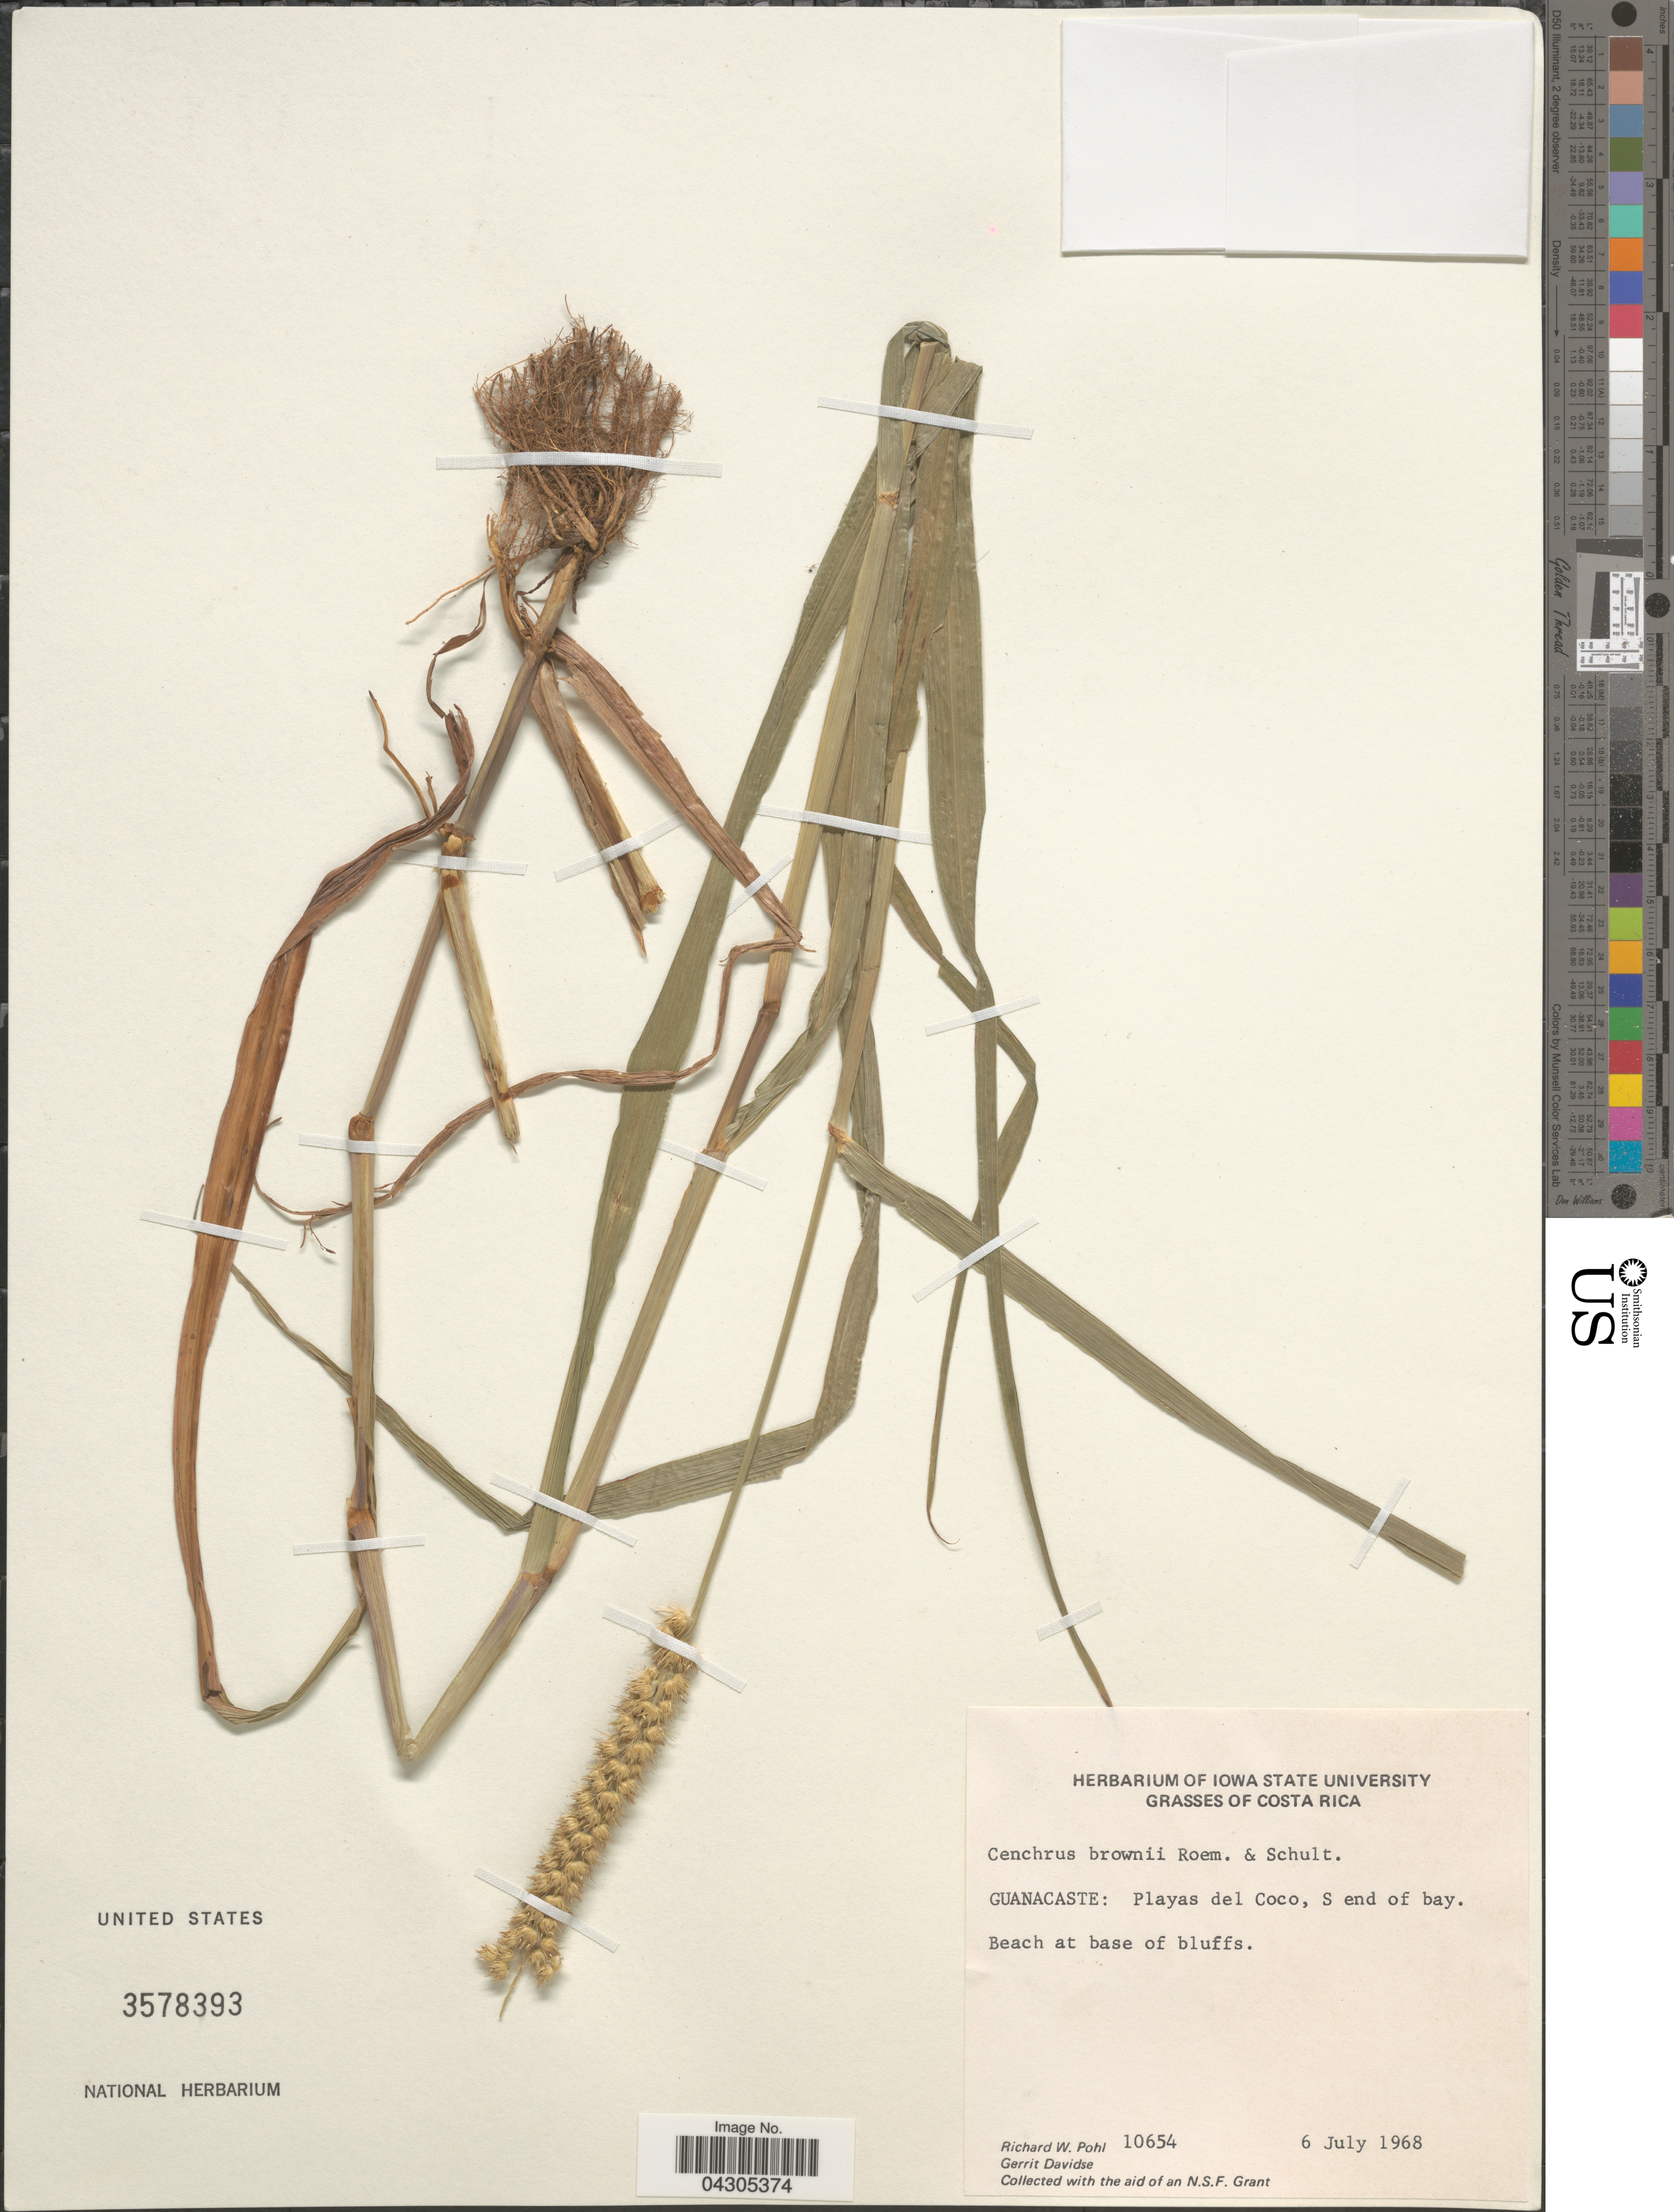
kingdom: Plantae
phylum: Tracheophyta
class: Liliopsida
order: Poales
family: Poaceae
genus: Cenchrus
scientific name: Cenchrus brownii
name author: Roem. & Schult.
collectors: R. W. Pohl & G. Davidse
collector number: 10654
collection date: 1968-07-06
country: Costa Rica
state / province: Guanacaste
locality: Playas del Coco, S end of bay.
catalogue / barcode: US 3578393